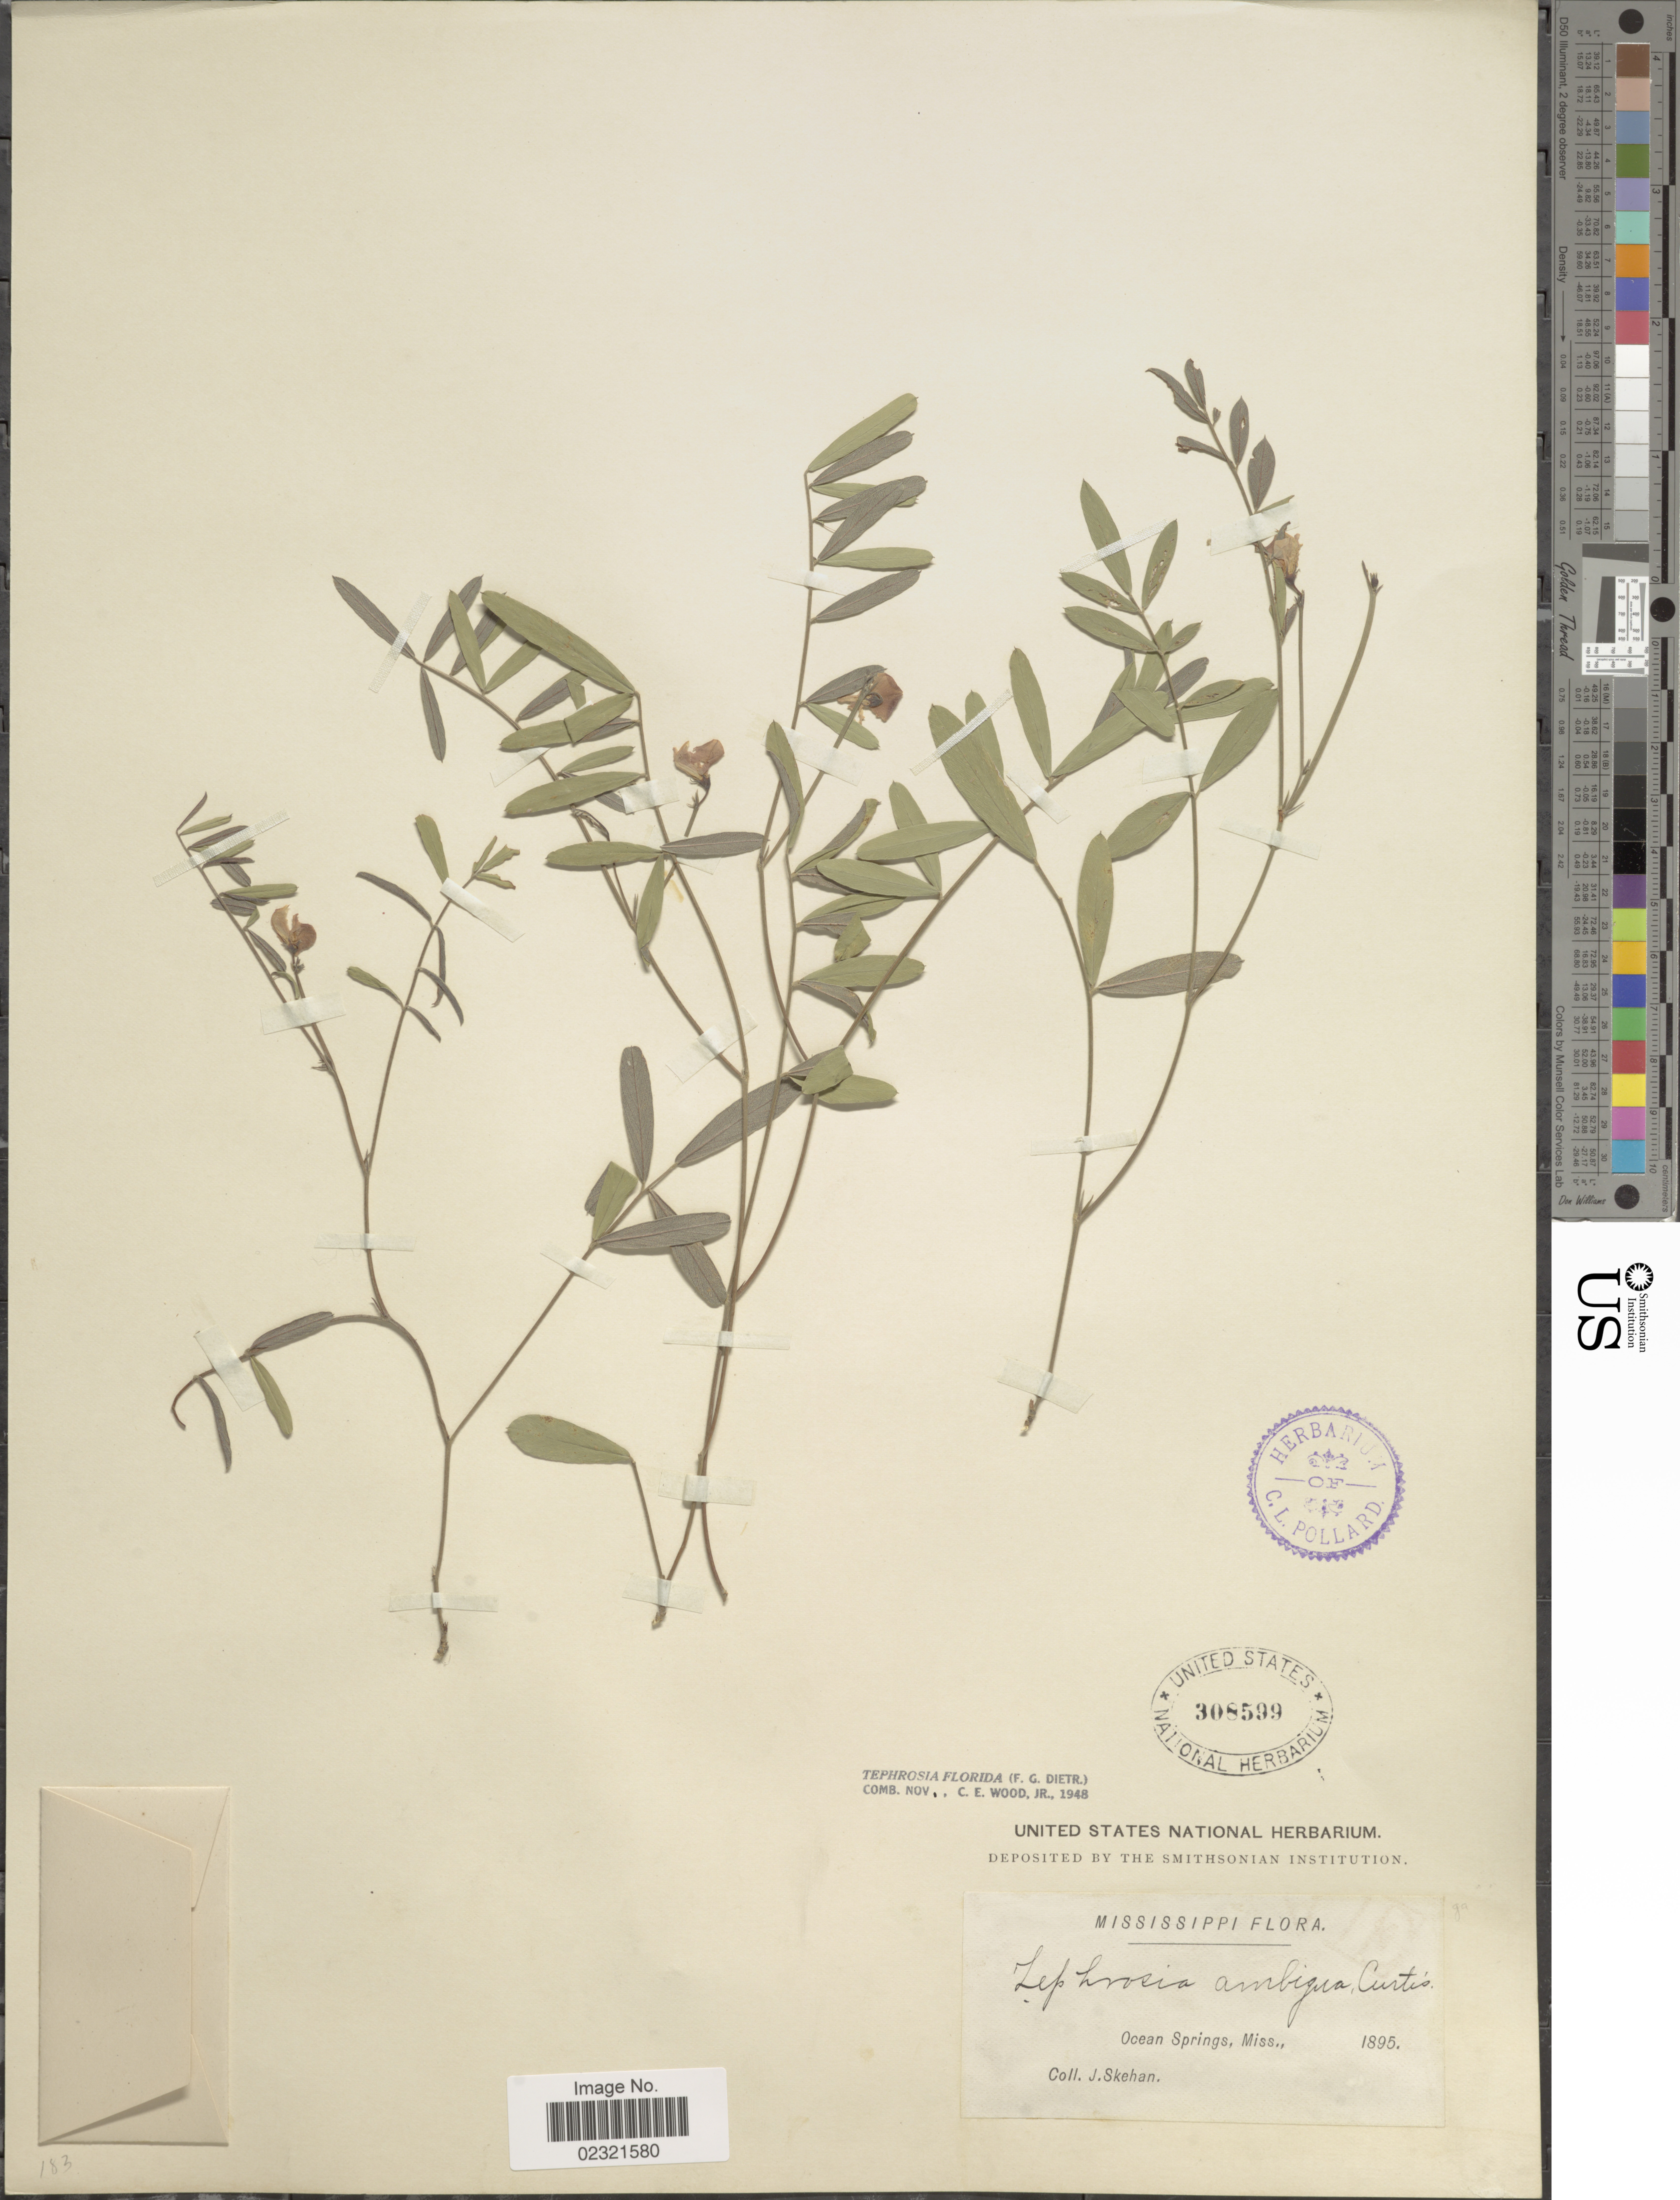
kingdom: Plantae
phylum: Tracheophyta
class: Magnoliopsida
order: Fabales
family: Fabaceae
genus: Tephrosia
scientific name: Tephrosia florida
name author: (Dietr.) C.E. Wood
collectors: J. Skehan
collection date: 1895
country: United States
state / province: Mississippi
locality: Ocean Springs, Miss.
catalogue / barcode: US 308599